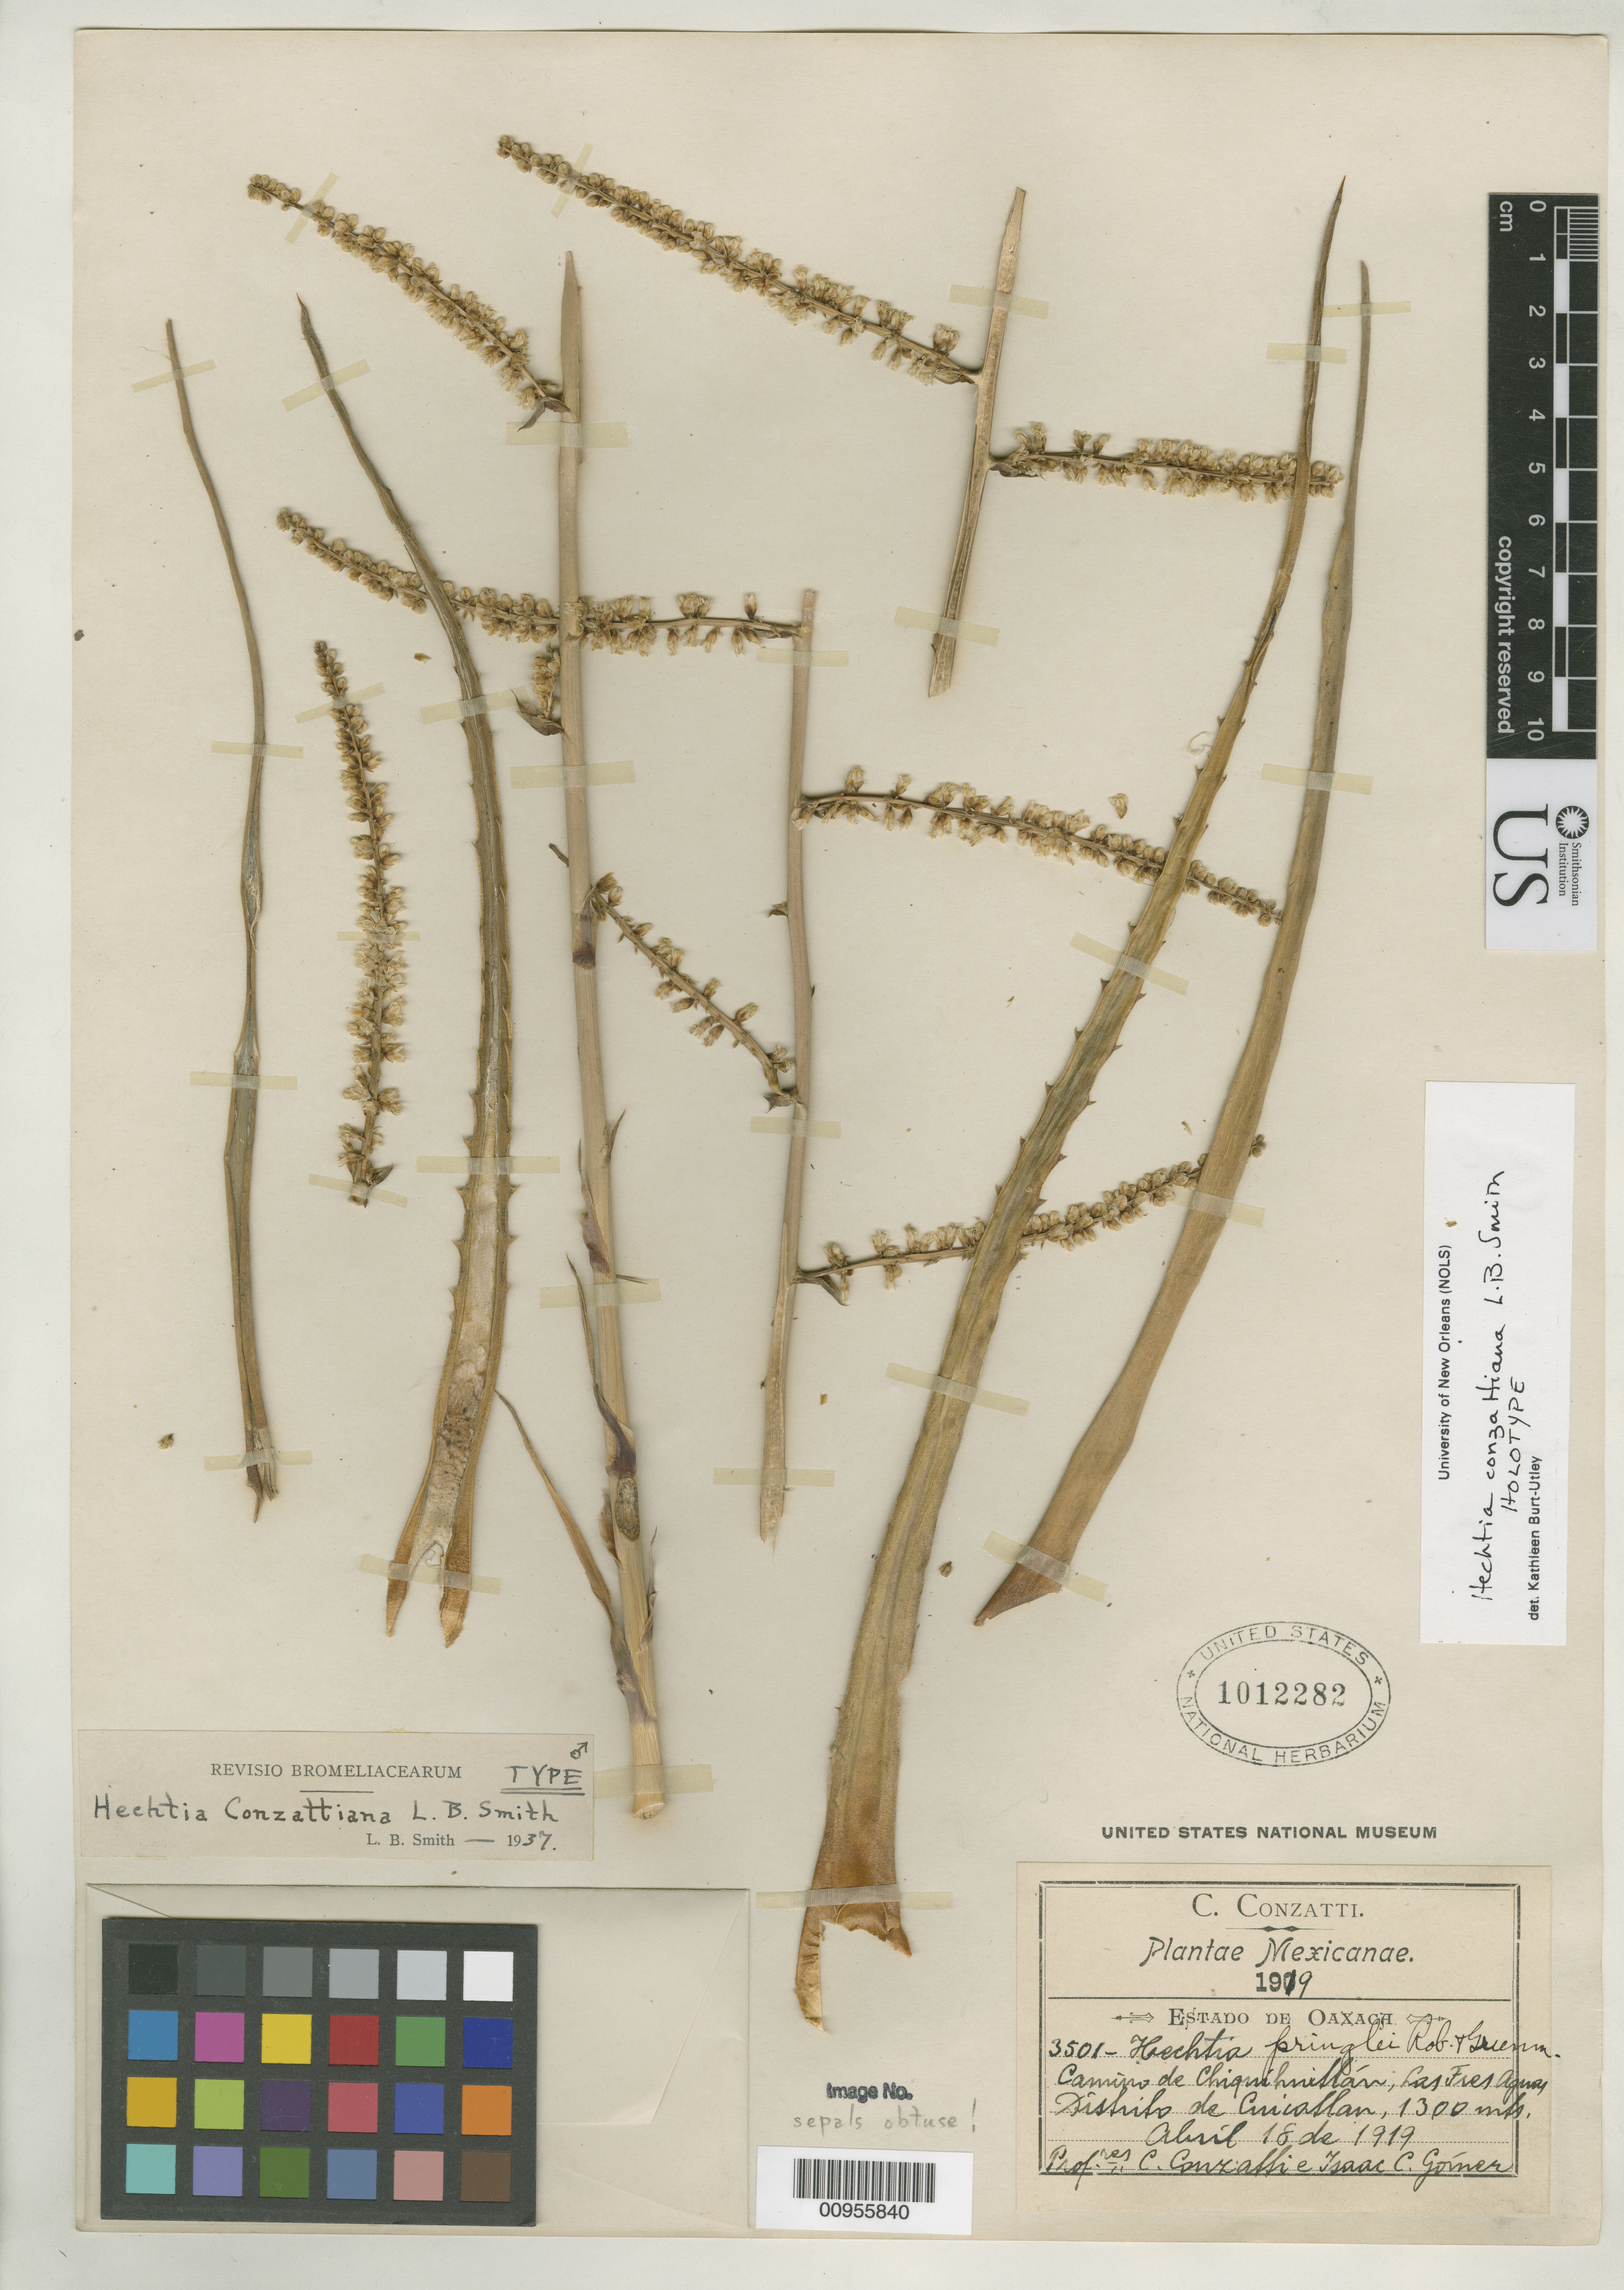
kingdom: Plantae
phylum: Tracheophyta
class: Liliopsida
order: Poales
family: Bromeliaceae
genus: Hechtia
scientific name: Hechtia conzattiana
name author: L.B. Sm.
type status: Holotype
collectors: C. Conzatti & J. Gomez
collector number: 3501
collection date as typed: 1919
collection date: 1919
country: Mexico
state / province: Oaxaca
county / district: Cuicatlan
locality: Camino Dechiquihuitlan, las Tres Aguas.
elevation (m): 1300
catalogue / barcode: US 1012282